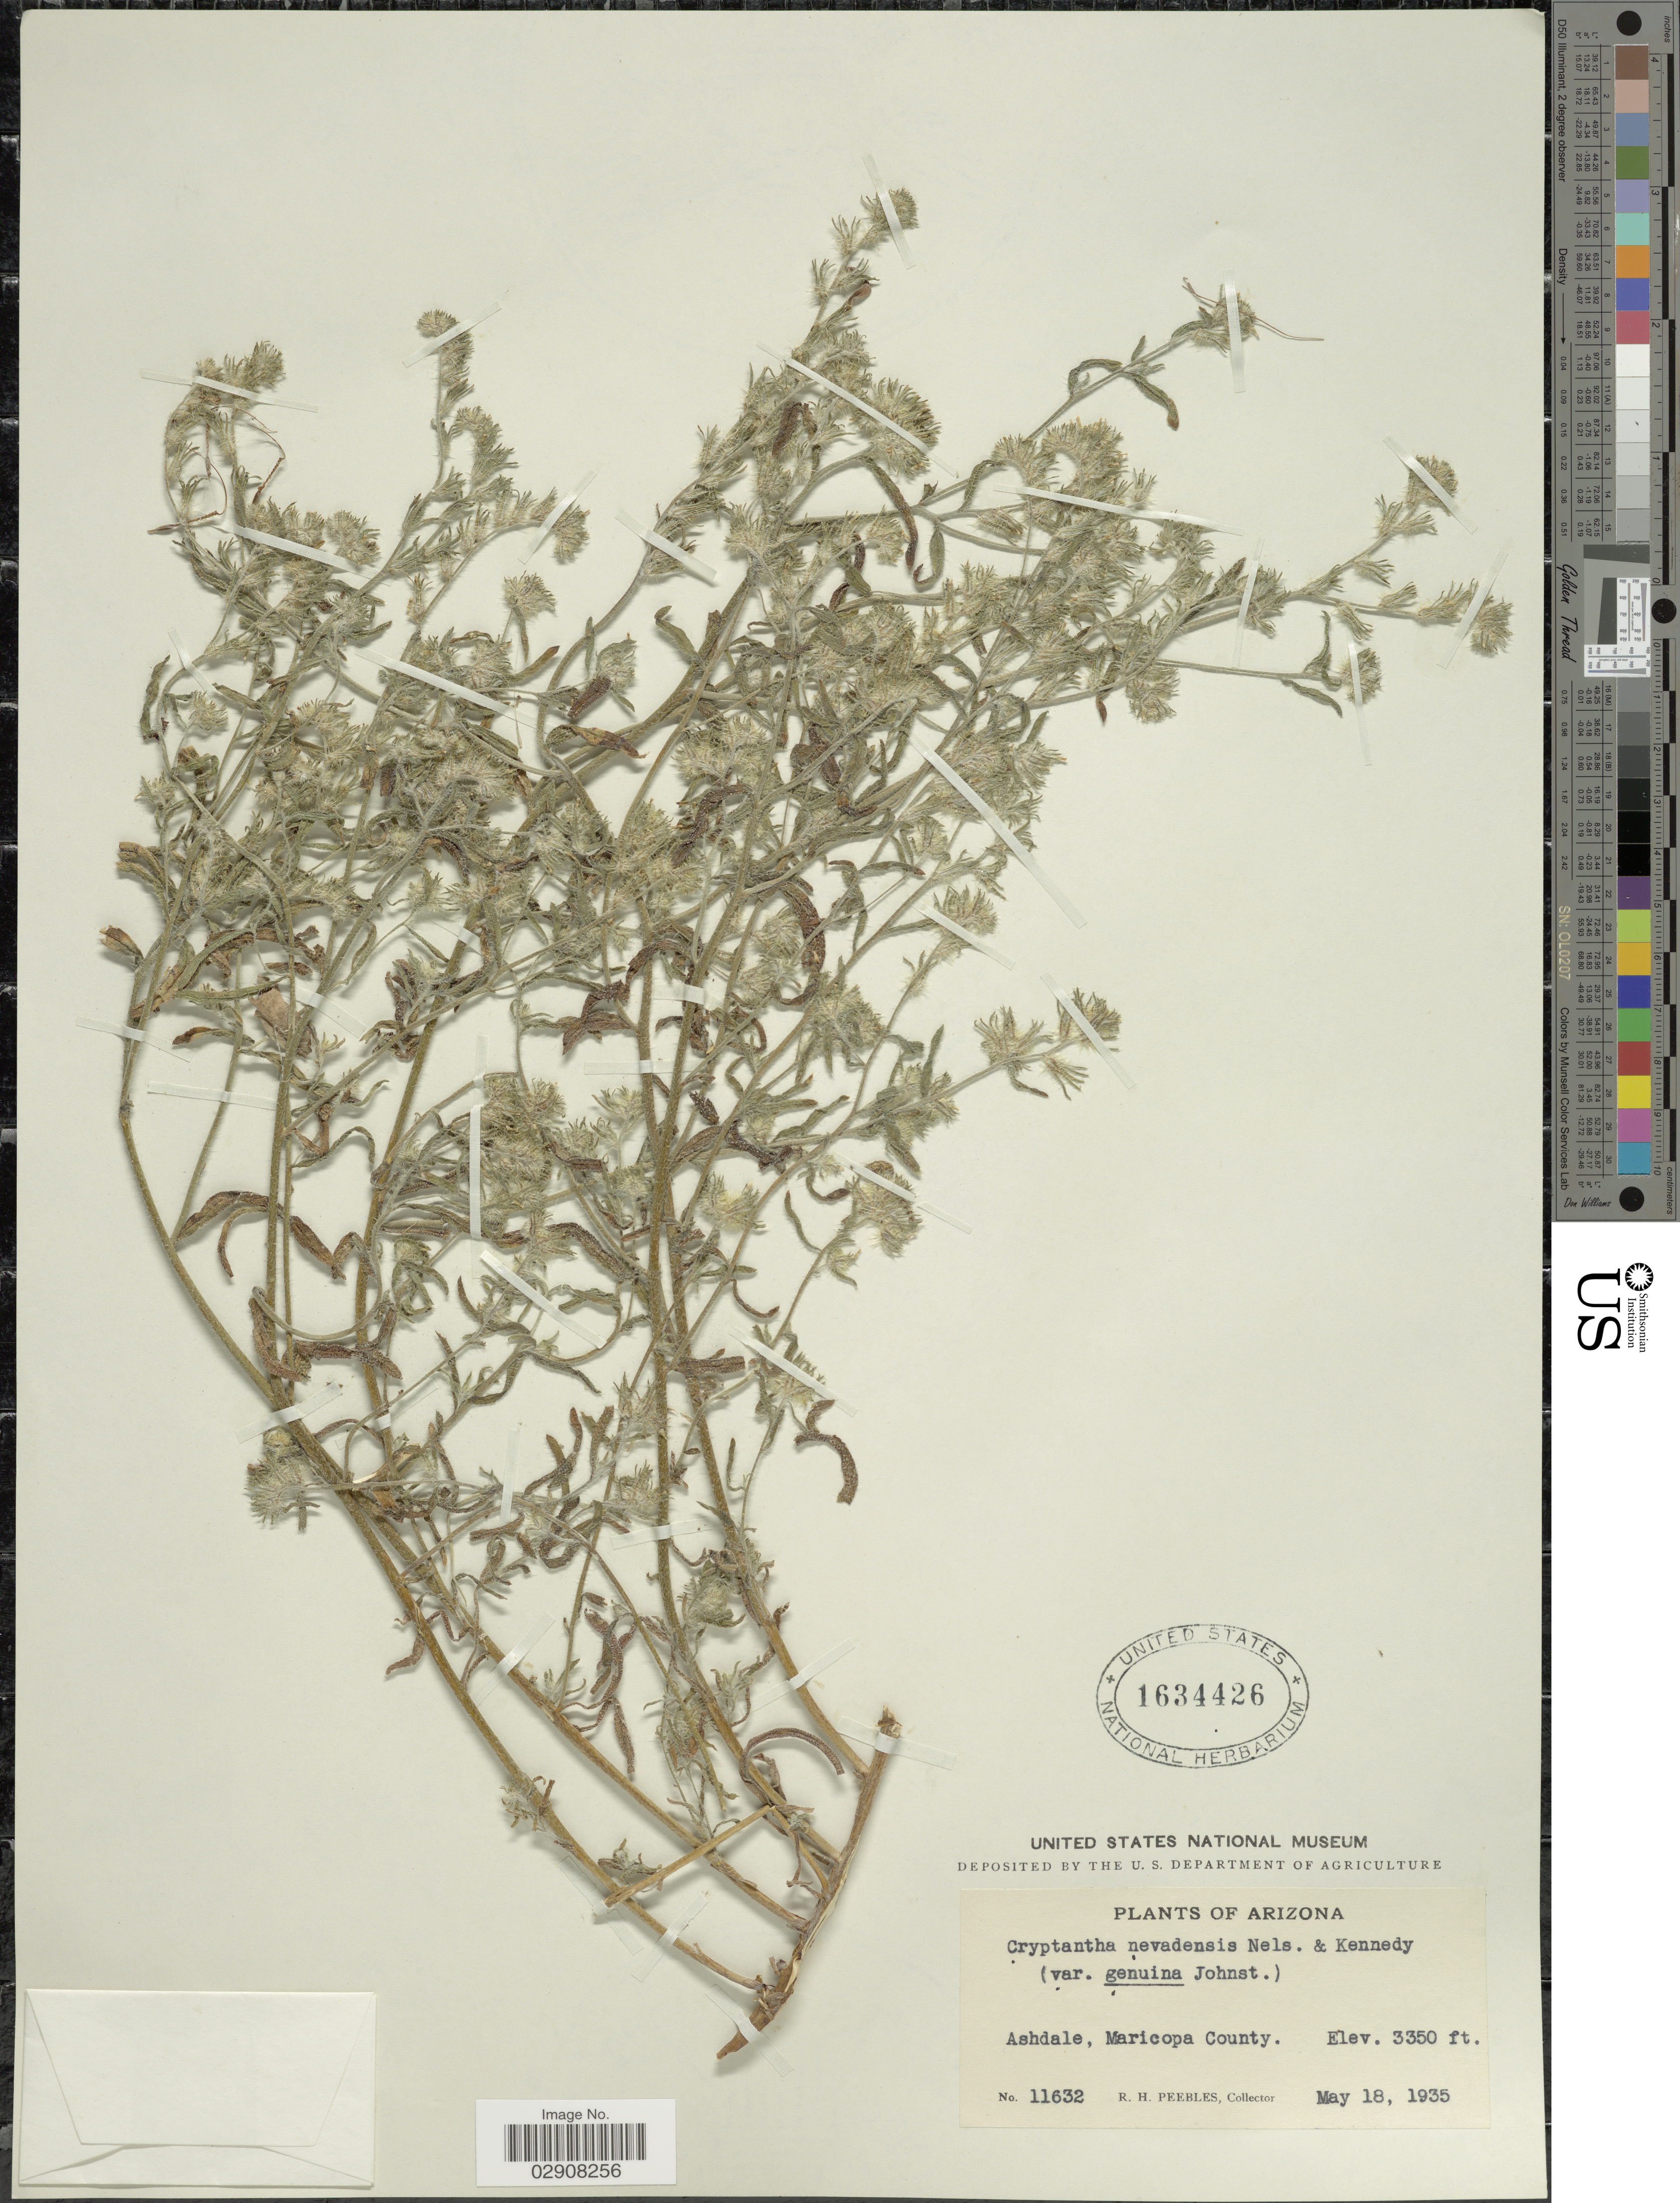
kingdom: Plantae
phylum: Tracheophyta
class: Magnoliopsida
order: Boraginales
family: Boraginaceae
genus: Cryptantha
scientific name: Cryptantha nevadensis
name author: A. Nelson & P.B. Kenn.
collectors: R. H. Peebles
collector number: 11632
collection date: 1935-05-18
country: United States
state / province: Arizona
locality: Ashdale, Maricopa County.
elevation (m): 1021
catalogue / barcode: US 1634426